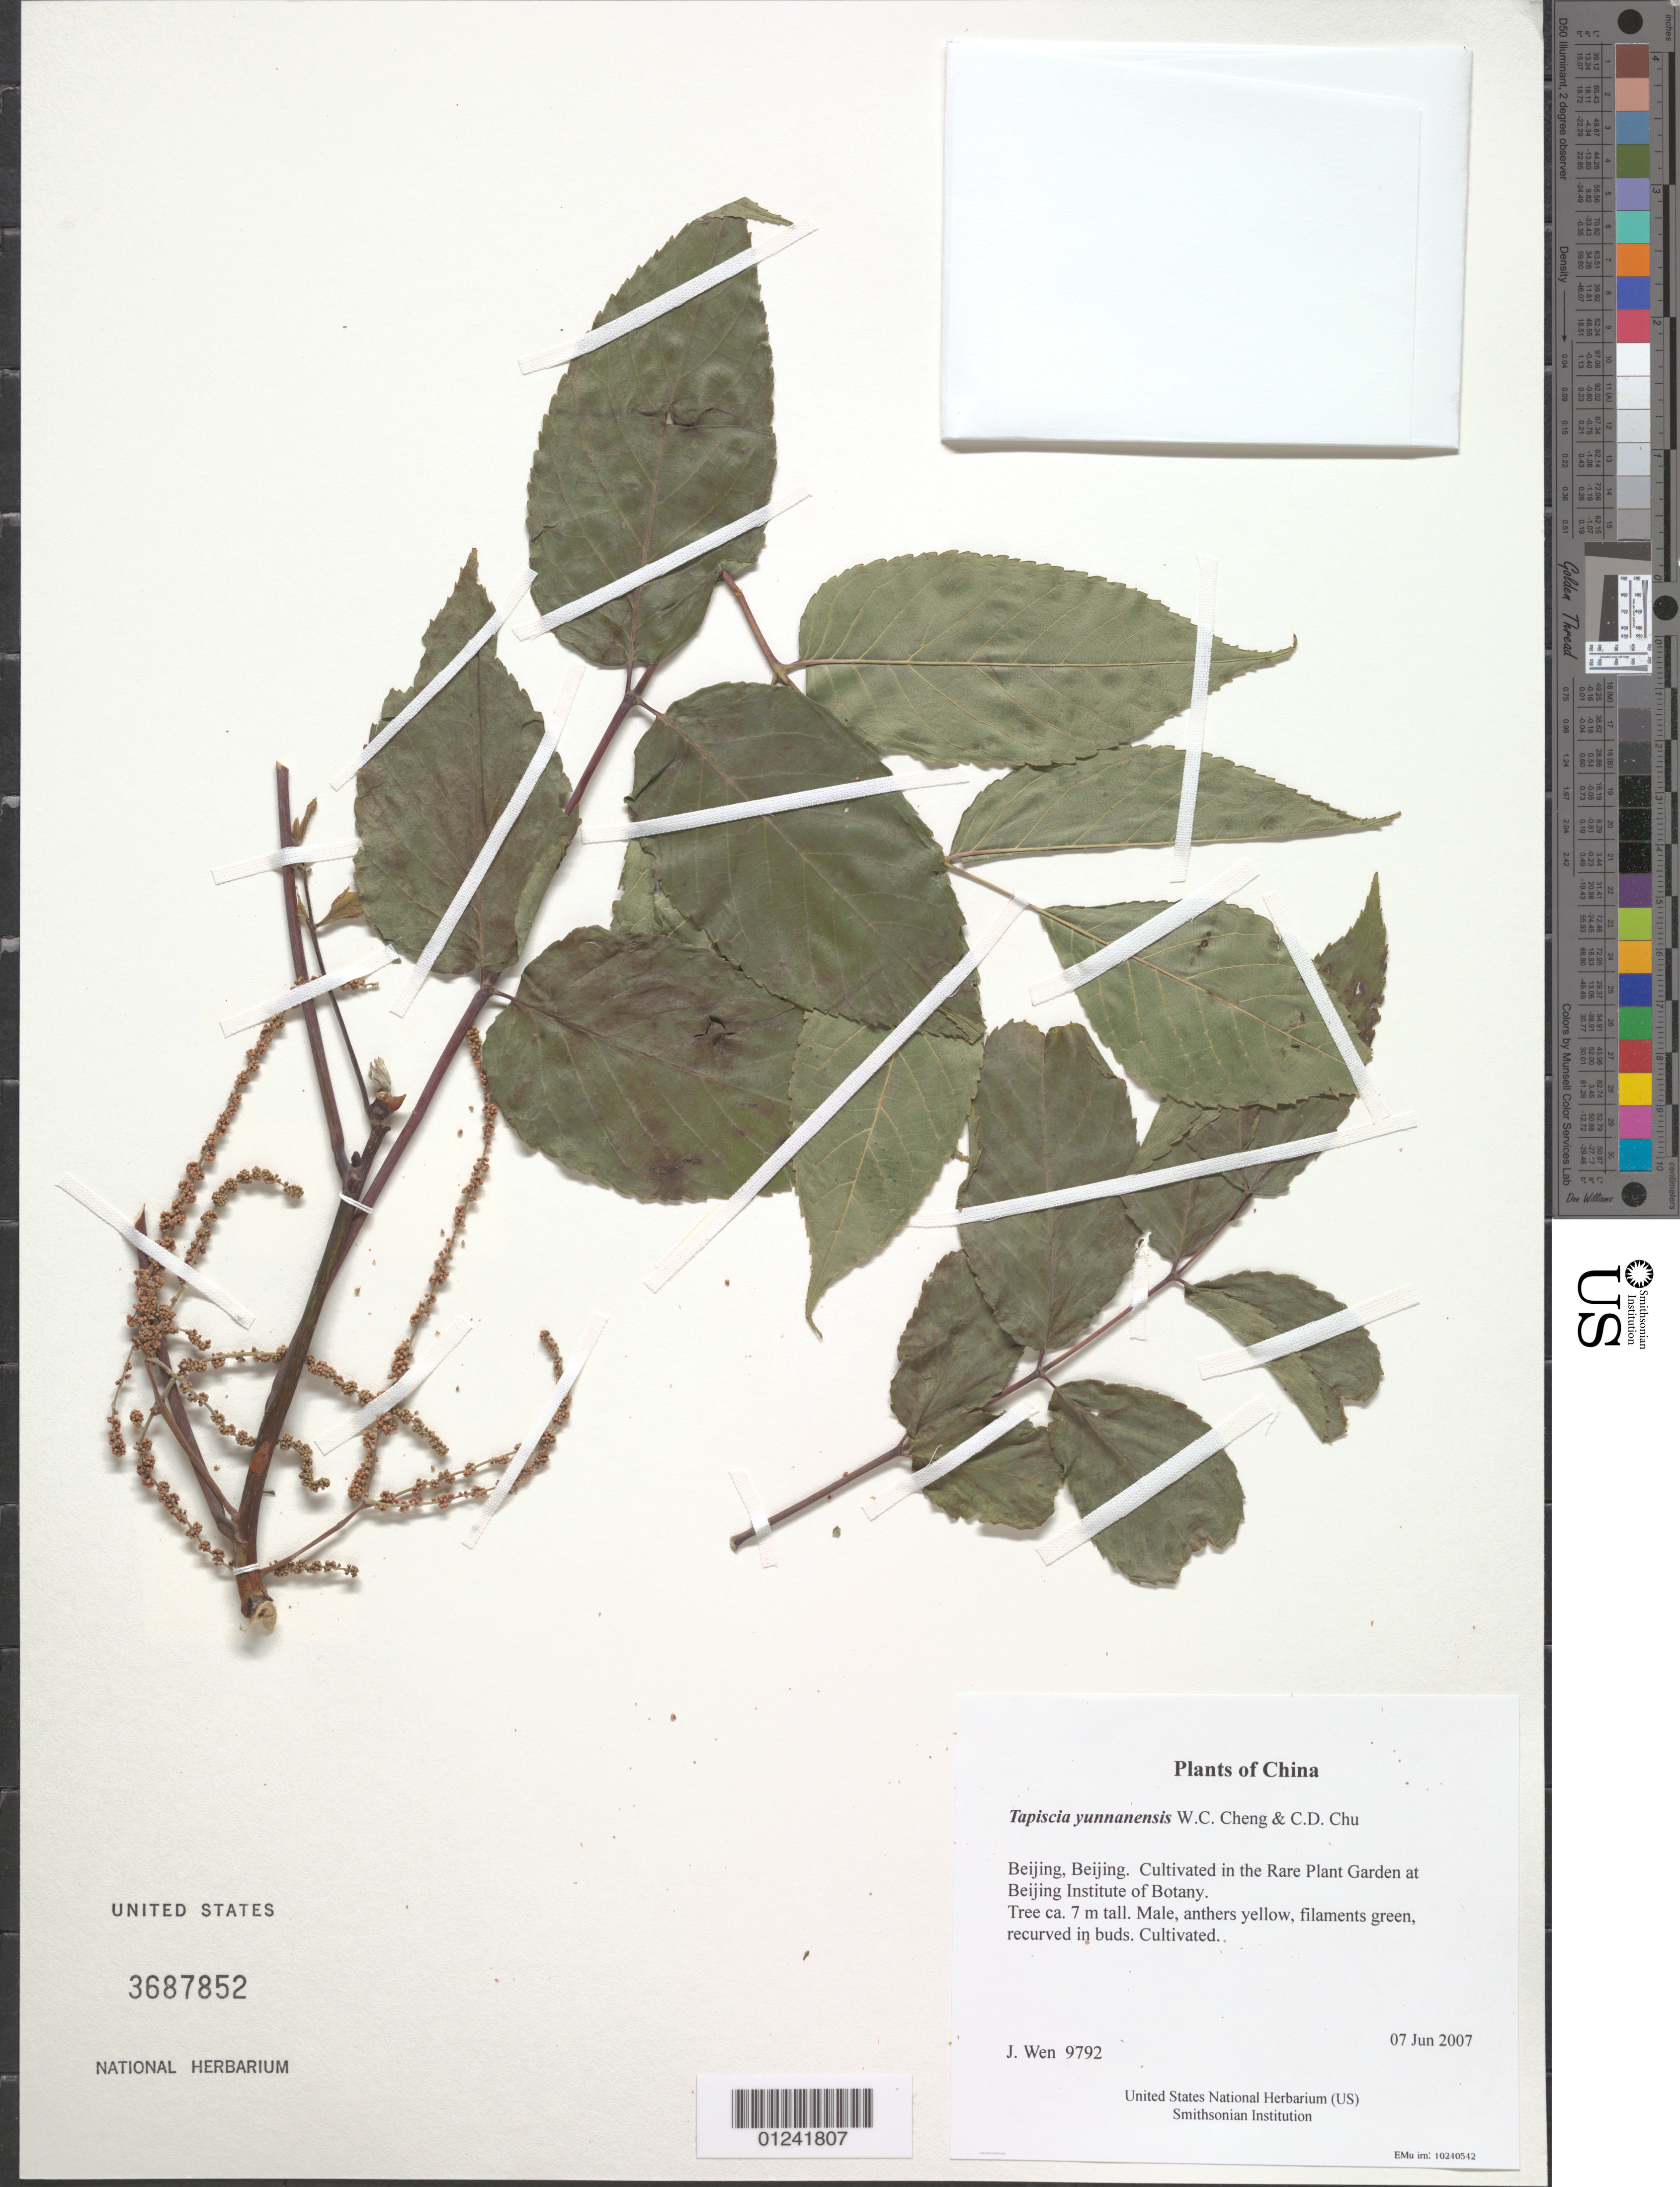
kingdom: Plantae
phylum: Tracheophyta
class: Magnoliopsida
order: Huerteales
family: Tapisciaceae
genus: Tapiscia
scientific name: Tapiscia yunnanensis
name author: W.C. Cheng & C.D. Chu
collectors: J. Wen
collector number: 9792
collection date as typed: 07 Jun 2007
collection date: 2007-06-07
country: China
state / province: Beijing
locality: Beijing. Cultivated in the Rare Plant Garden at the Beijing Institute of Botany.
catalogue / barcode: US 3687852